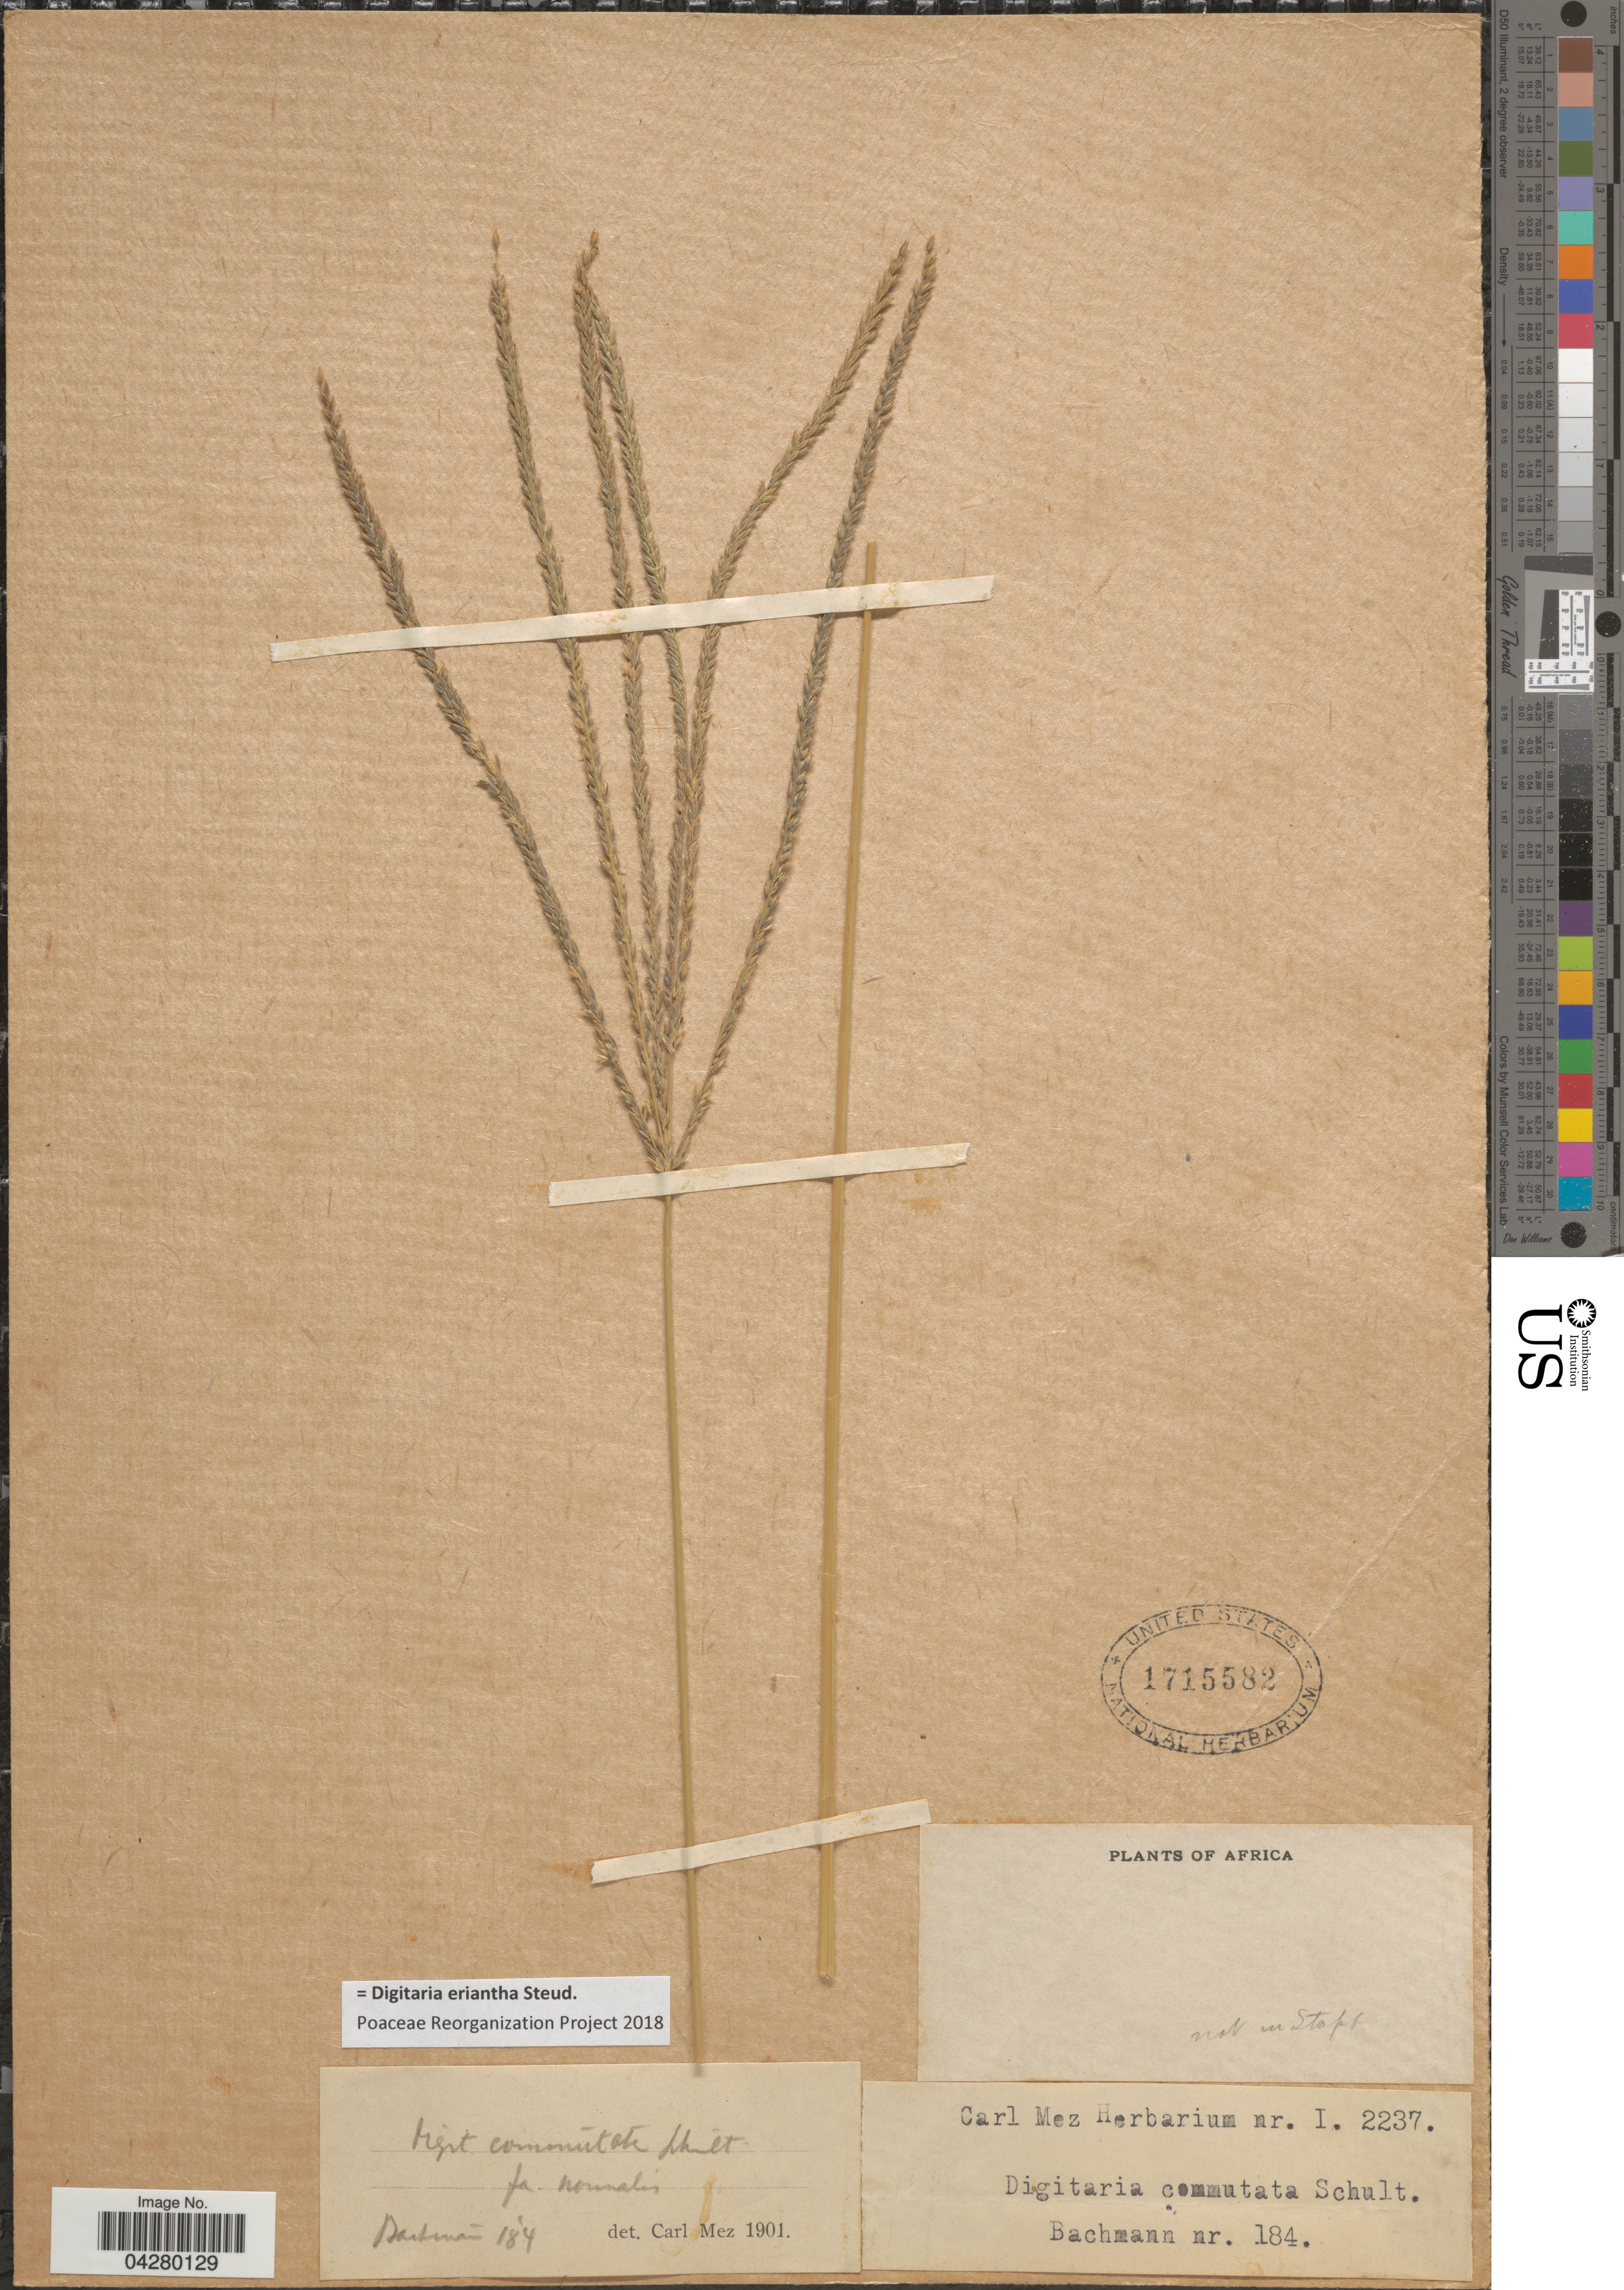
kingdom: Plantae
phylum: Tracheophyta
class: Liliopsida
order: Poales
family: Poaceae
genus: Digitaria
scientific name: Digitaria eriantha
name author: Steud.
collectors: Bachmann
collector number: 184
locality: Africa.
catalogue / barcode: US 1715582